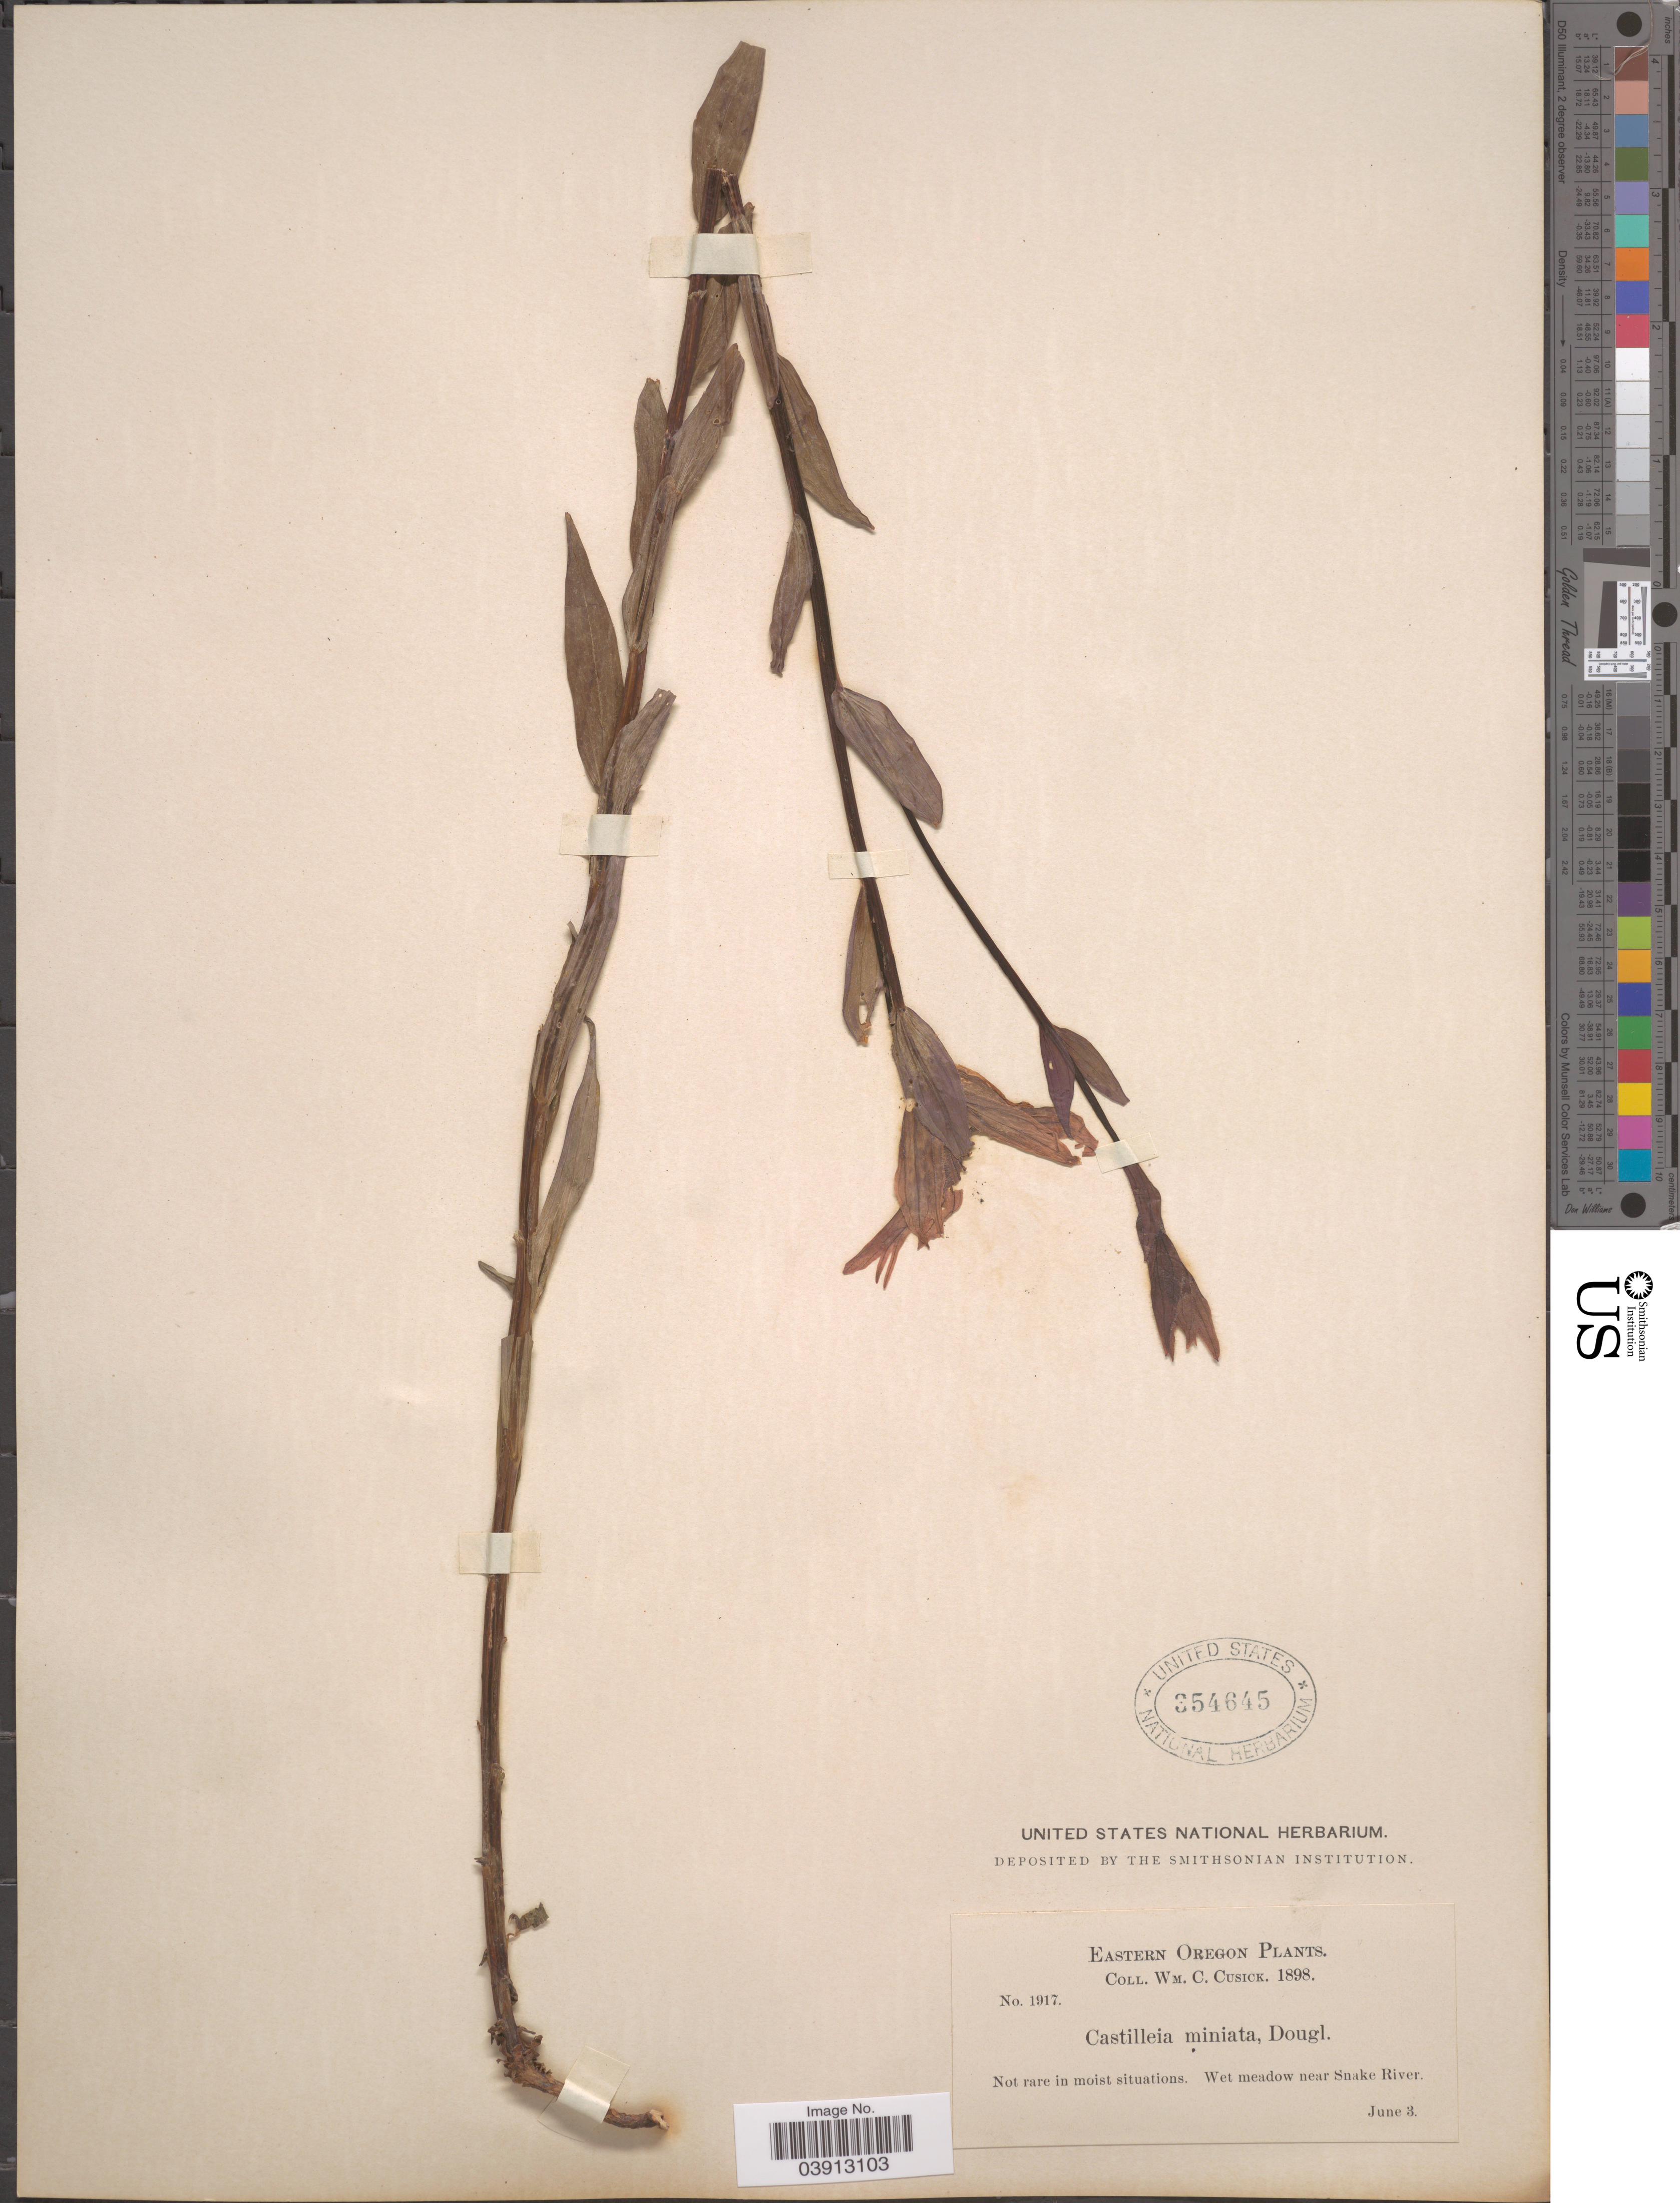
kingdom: Plantae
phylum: Tracheophyta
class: Magnoliopsida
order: Lamiales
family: Orobanchaceae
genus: Castilleja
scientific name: Castilleja miniata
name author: Douglas ex Hook.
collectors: W. C. Cusick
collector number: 1917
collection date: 1898-06-03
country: United States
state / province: Oregon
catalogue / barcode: US 354645